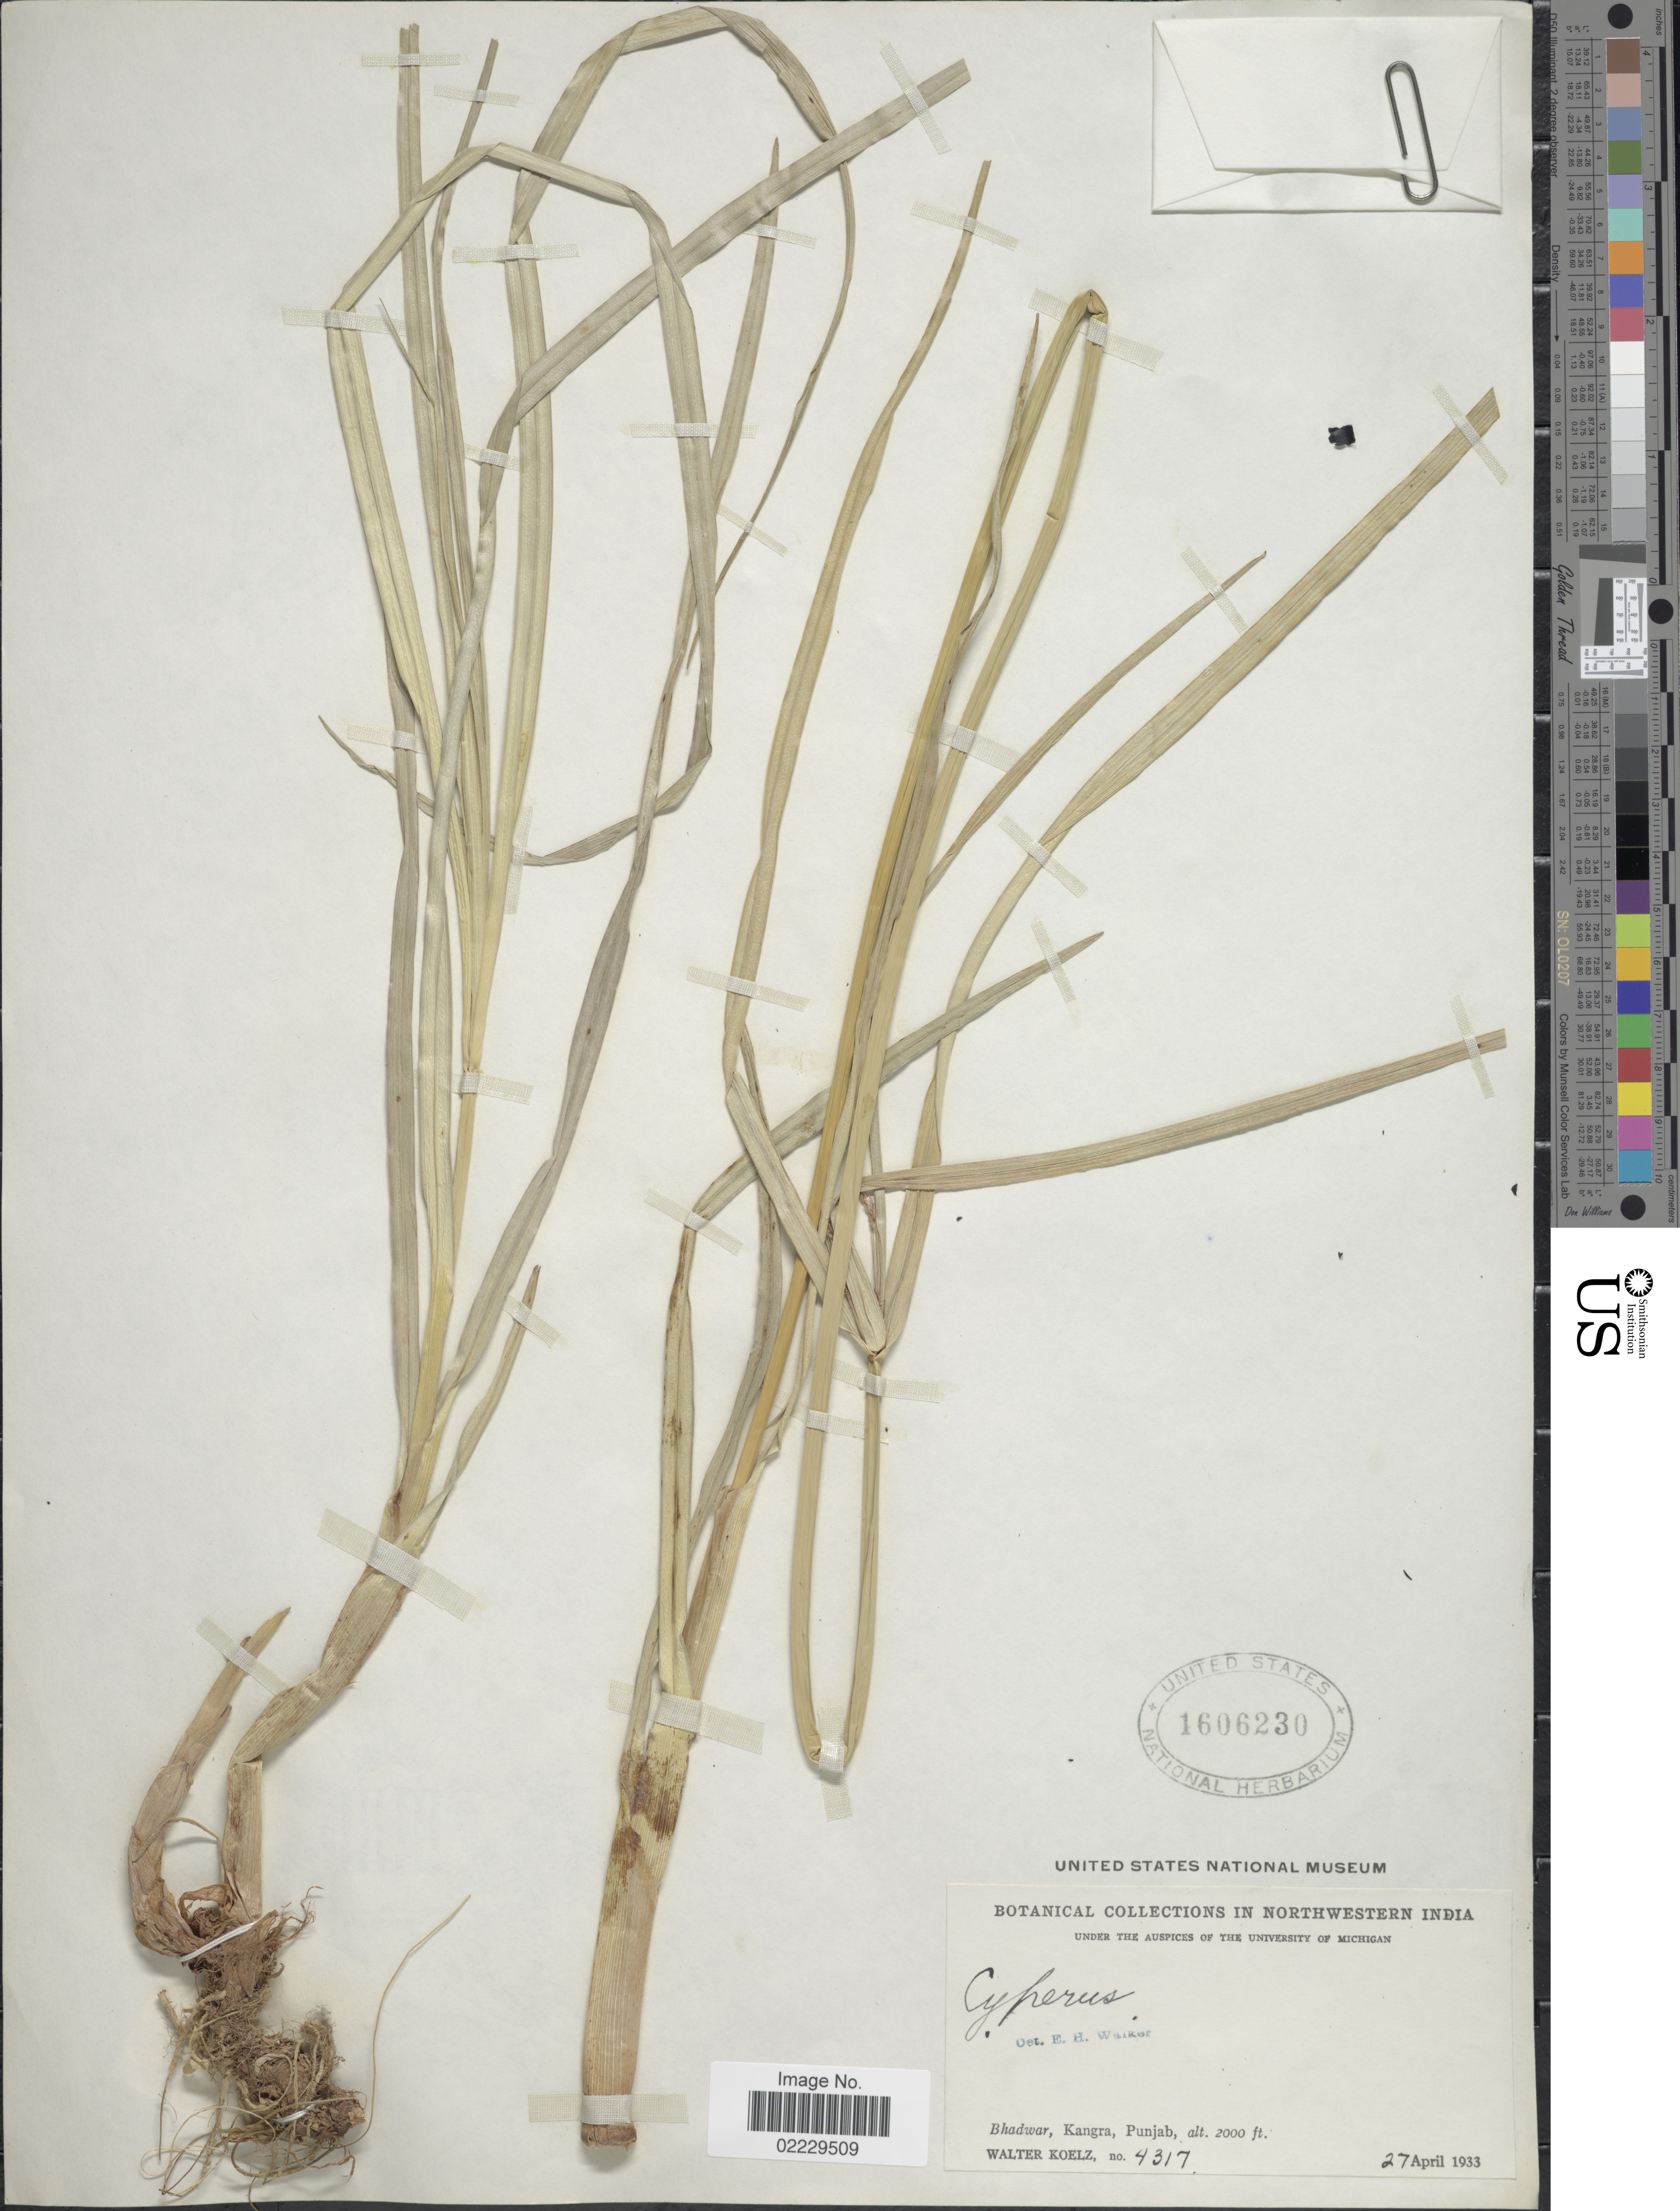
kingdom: Plantae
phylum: Tracheophyta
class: Liliopsida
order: Poales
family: Cyperaceae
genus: Cyperus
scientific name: Cyperus sp.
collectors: W. N. Koelz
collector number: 4317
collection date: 1933-04-27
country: India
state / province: Punjab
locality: Bhadwar, Kangra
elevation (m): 610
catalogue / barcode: US 1606230